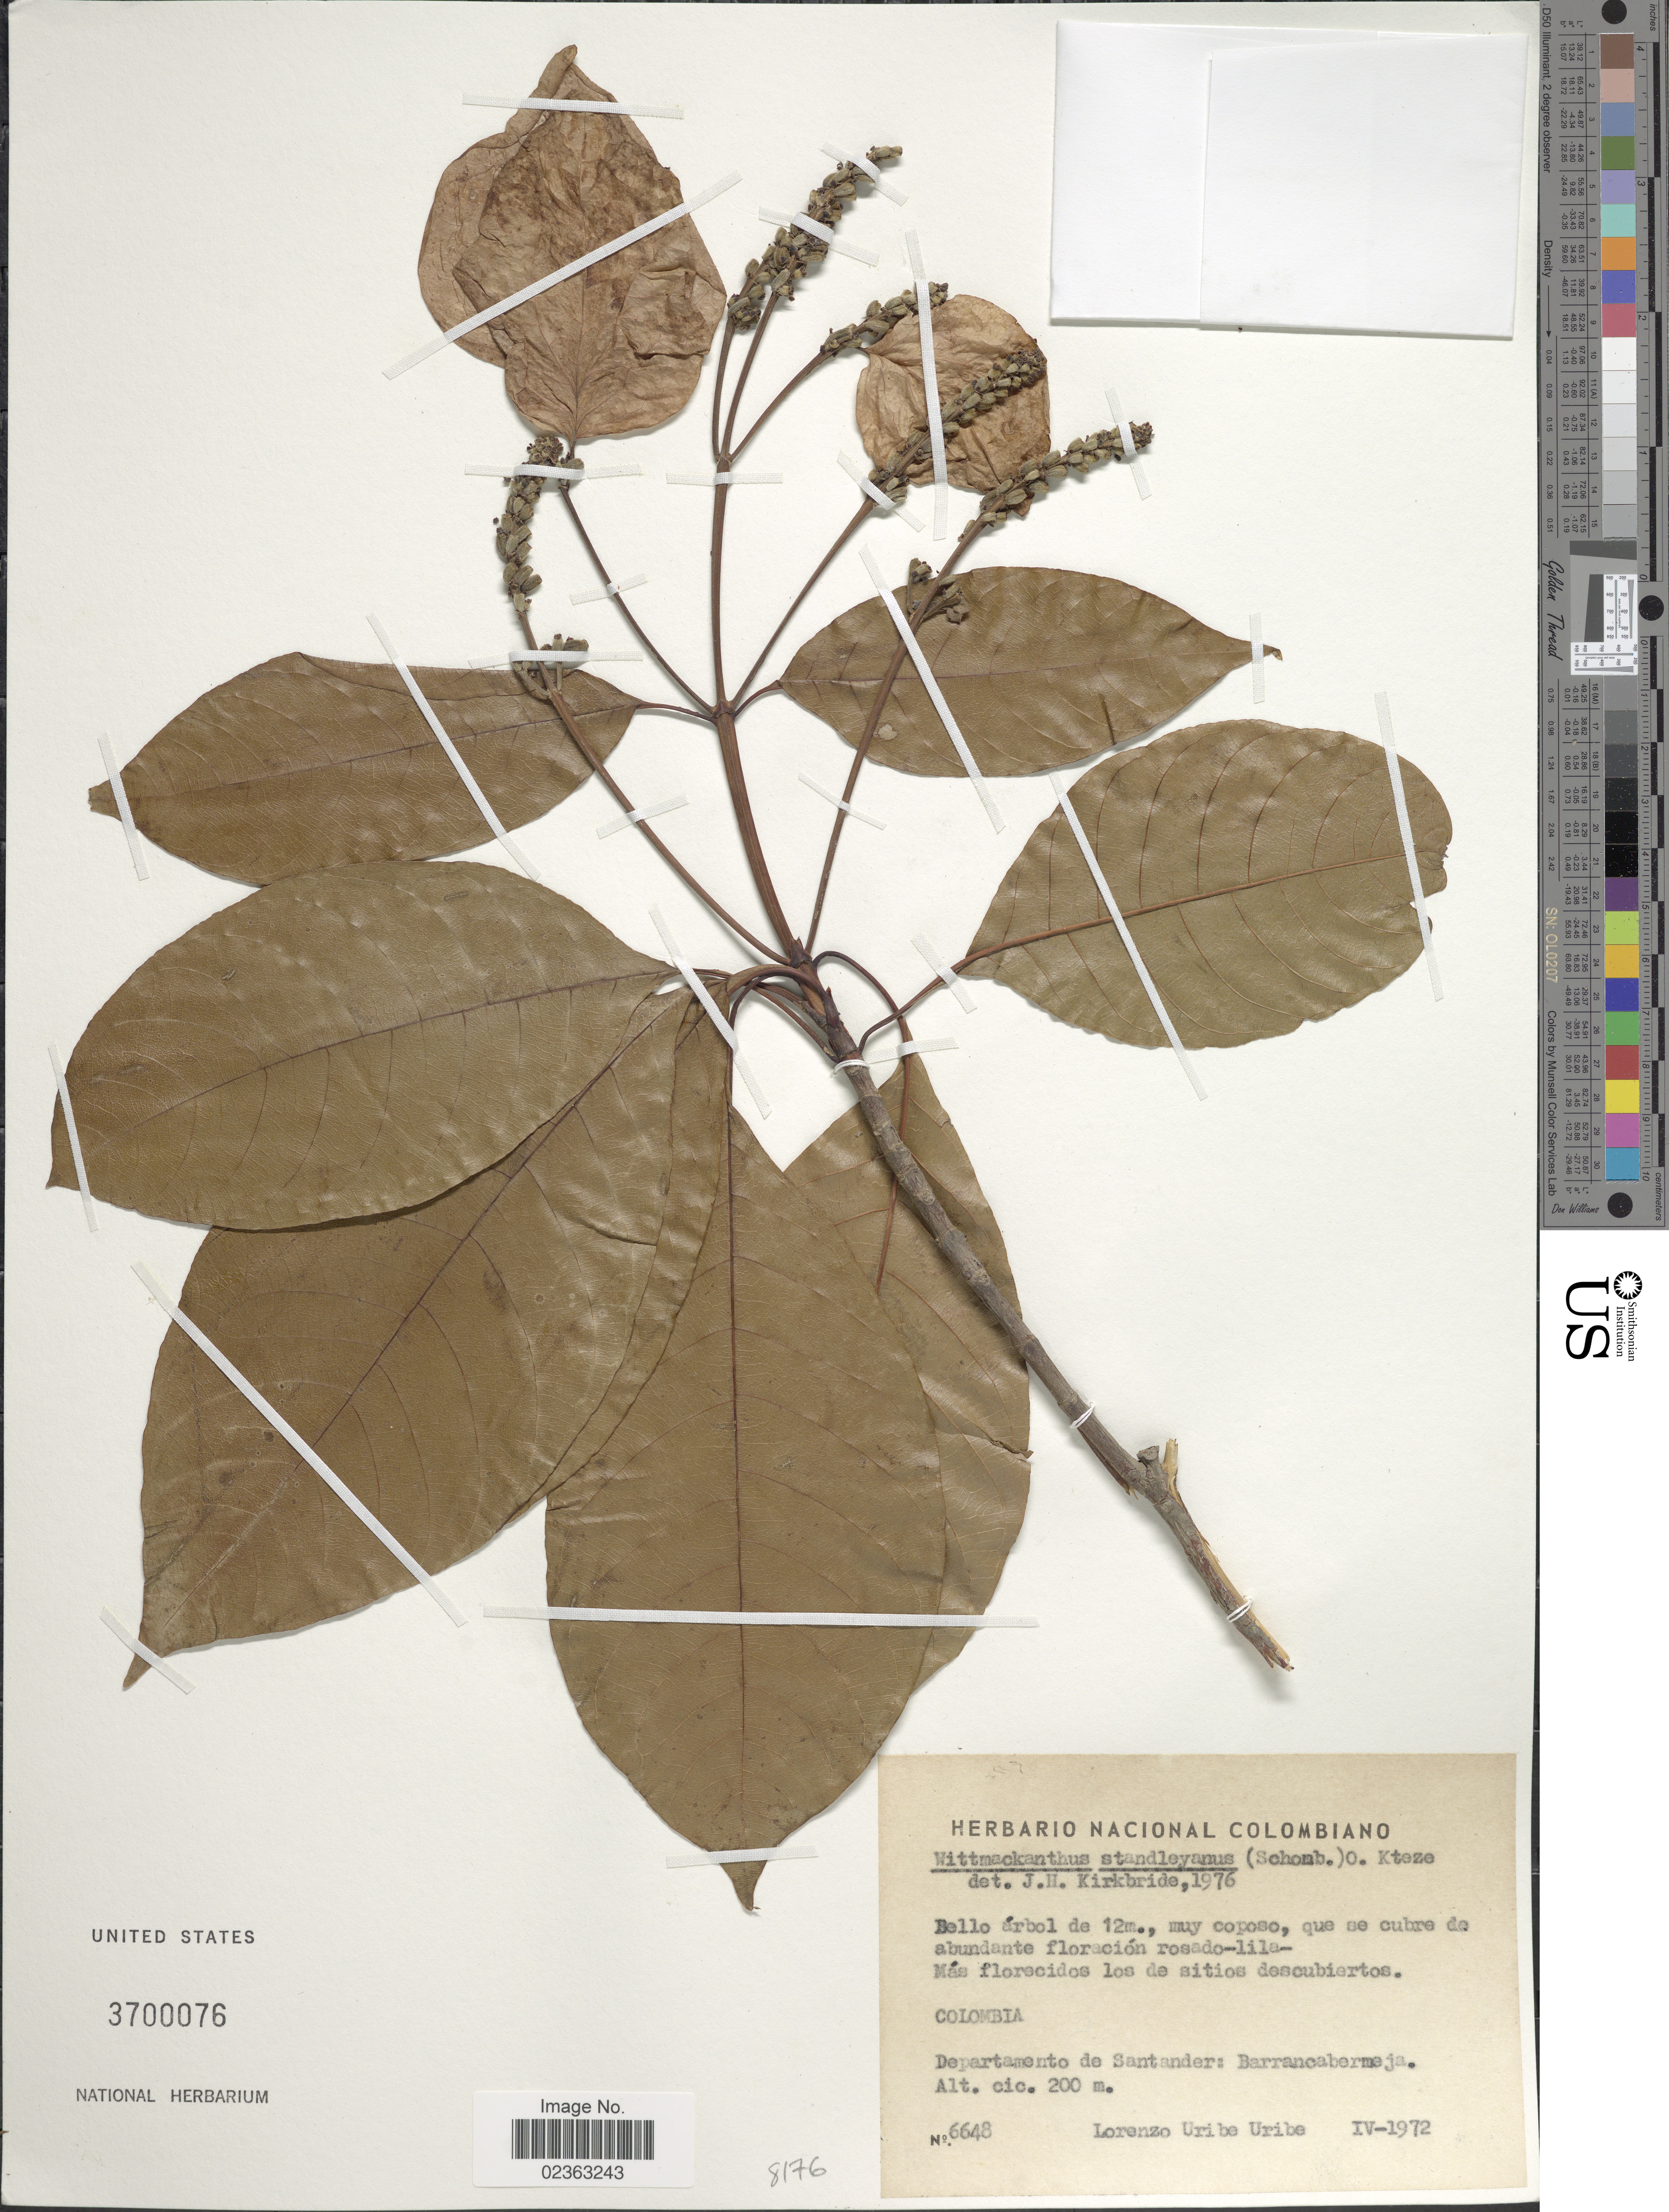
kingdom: Plantae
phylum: Tracheophyta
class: Magnoliopsida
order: Gentianales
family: Rubiaceae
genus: Wittmackanthus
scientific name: Wittmackanthus stanleyanus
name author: (R.H. Schomb.) Kuntze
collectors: L. Uribe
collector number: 6648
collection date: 1972-04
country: Colombia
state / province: Santander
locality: Barrancabermeja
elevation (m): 200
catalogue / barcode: US 3700076